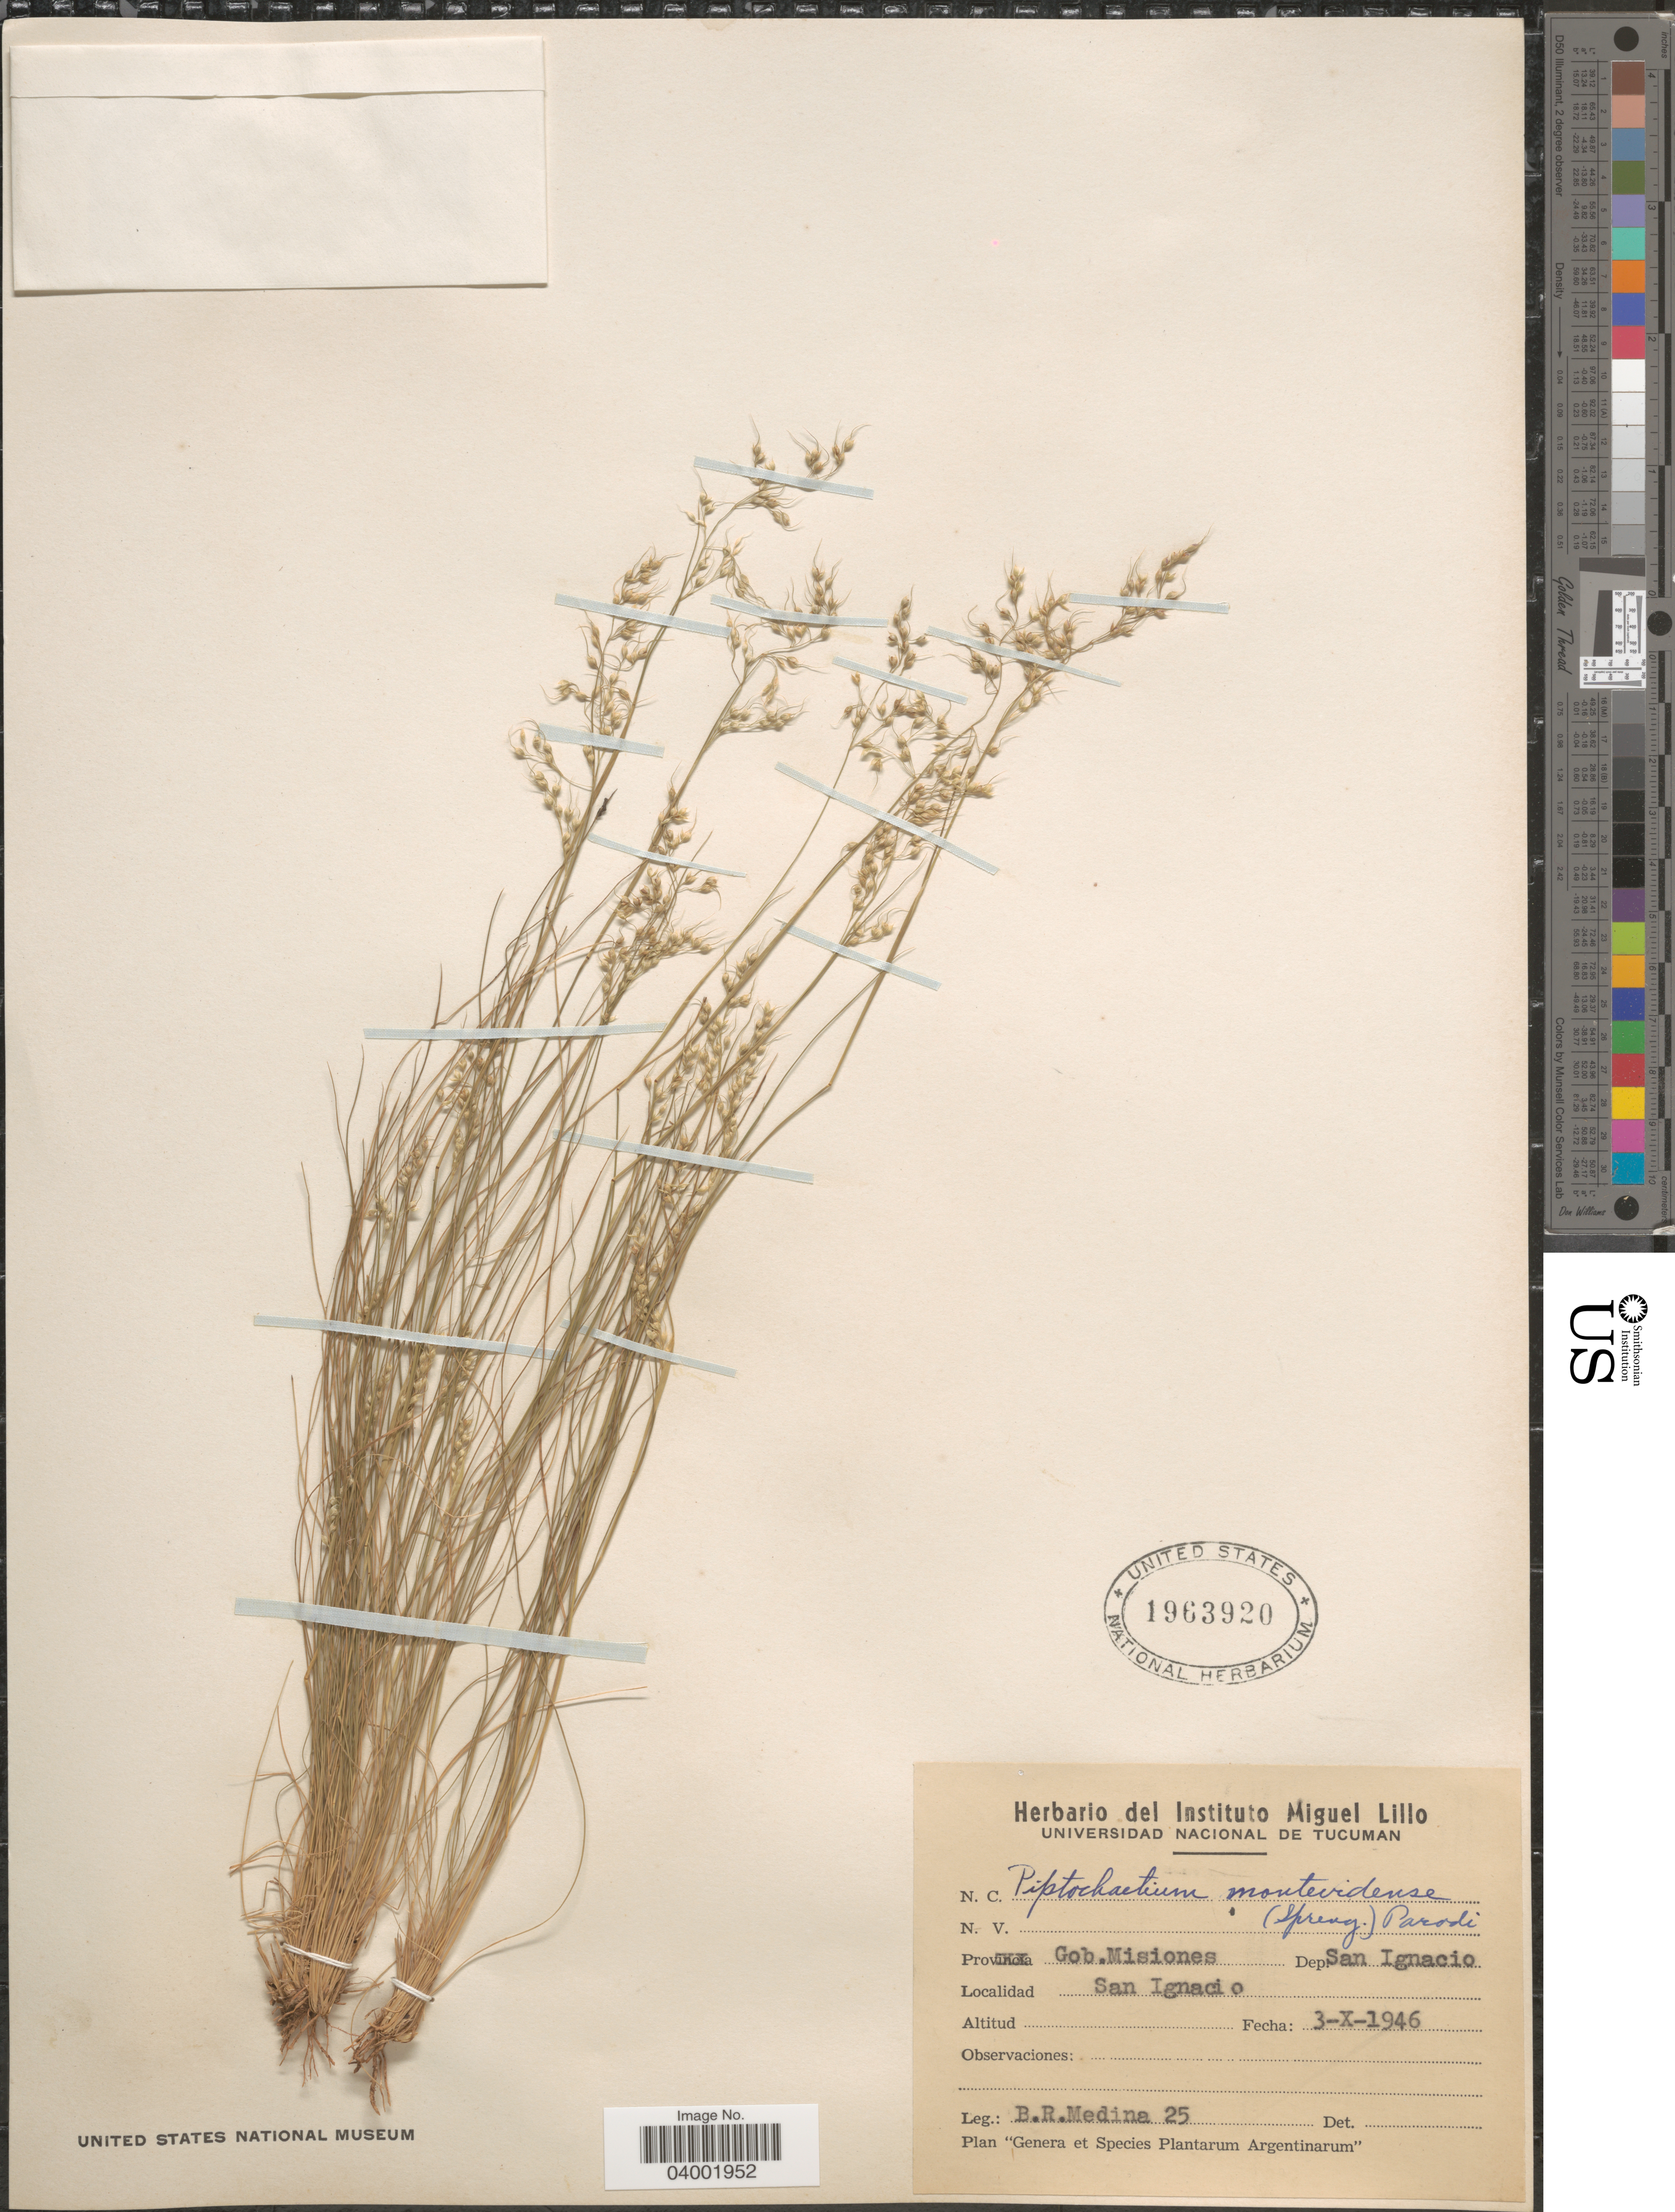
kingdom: Plantae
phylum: Tracheophyta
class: Liliopsida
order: Poales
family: Poaceae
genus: Piptochaetium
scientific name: Piptochaetium montevidense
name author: (Spreng.) Parodi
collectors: B. Medina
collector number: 25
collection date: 1946-10-03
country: Argentina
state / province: Misiones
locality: Gob. Misiones. Dep. San Ignacio. San Ignacio.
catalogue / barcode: US 1963920